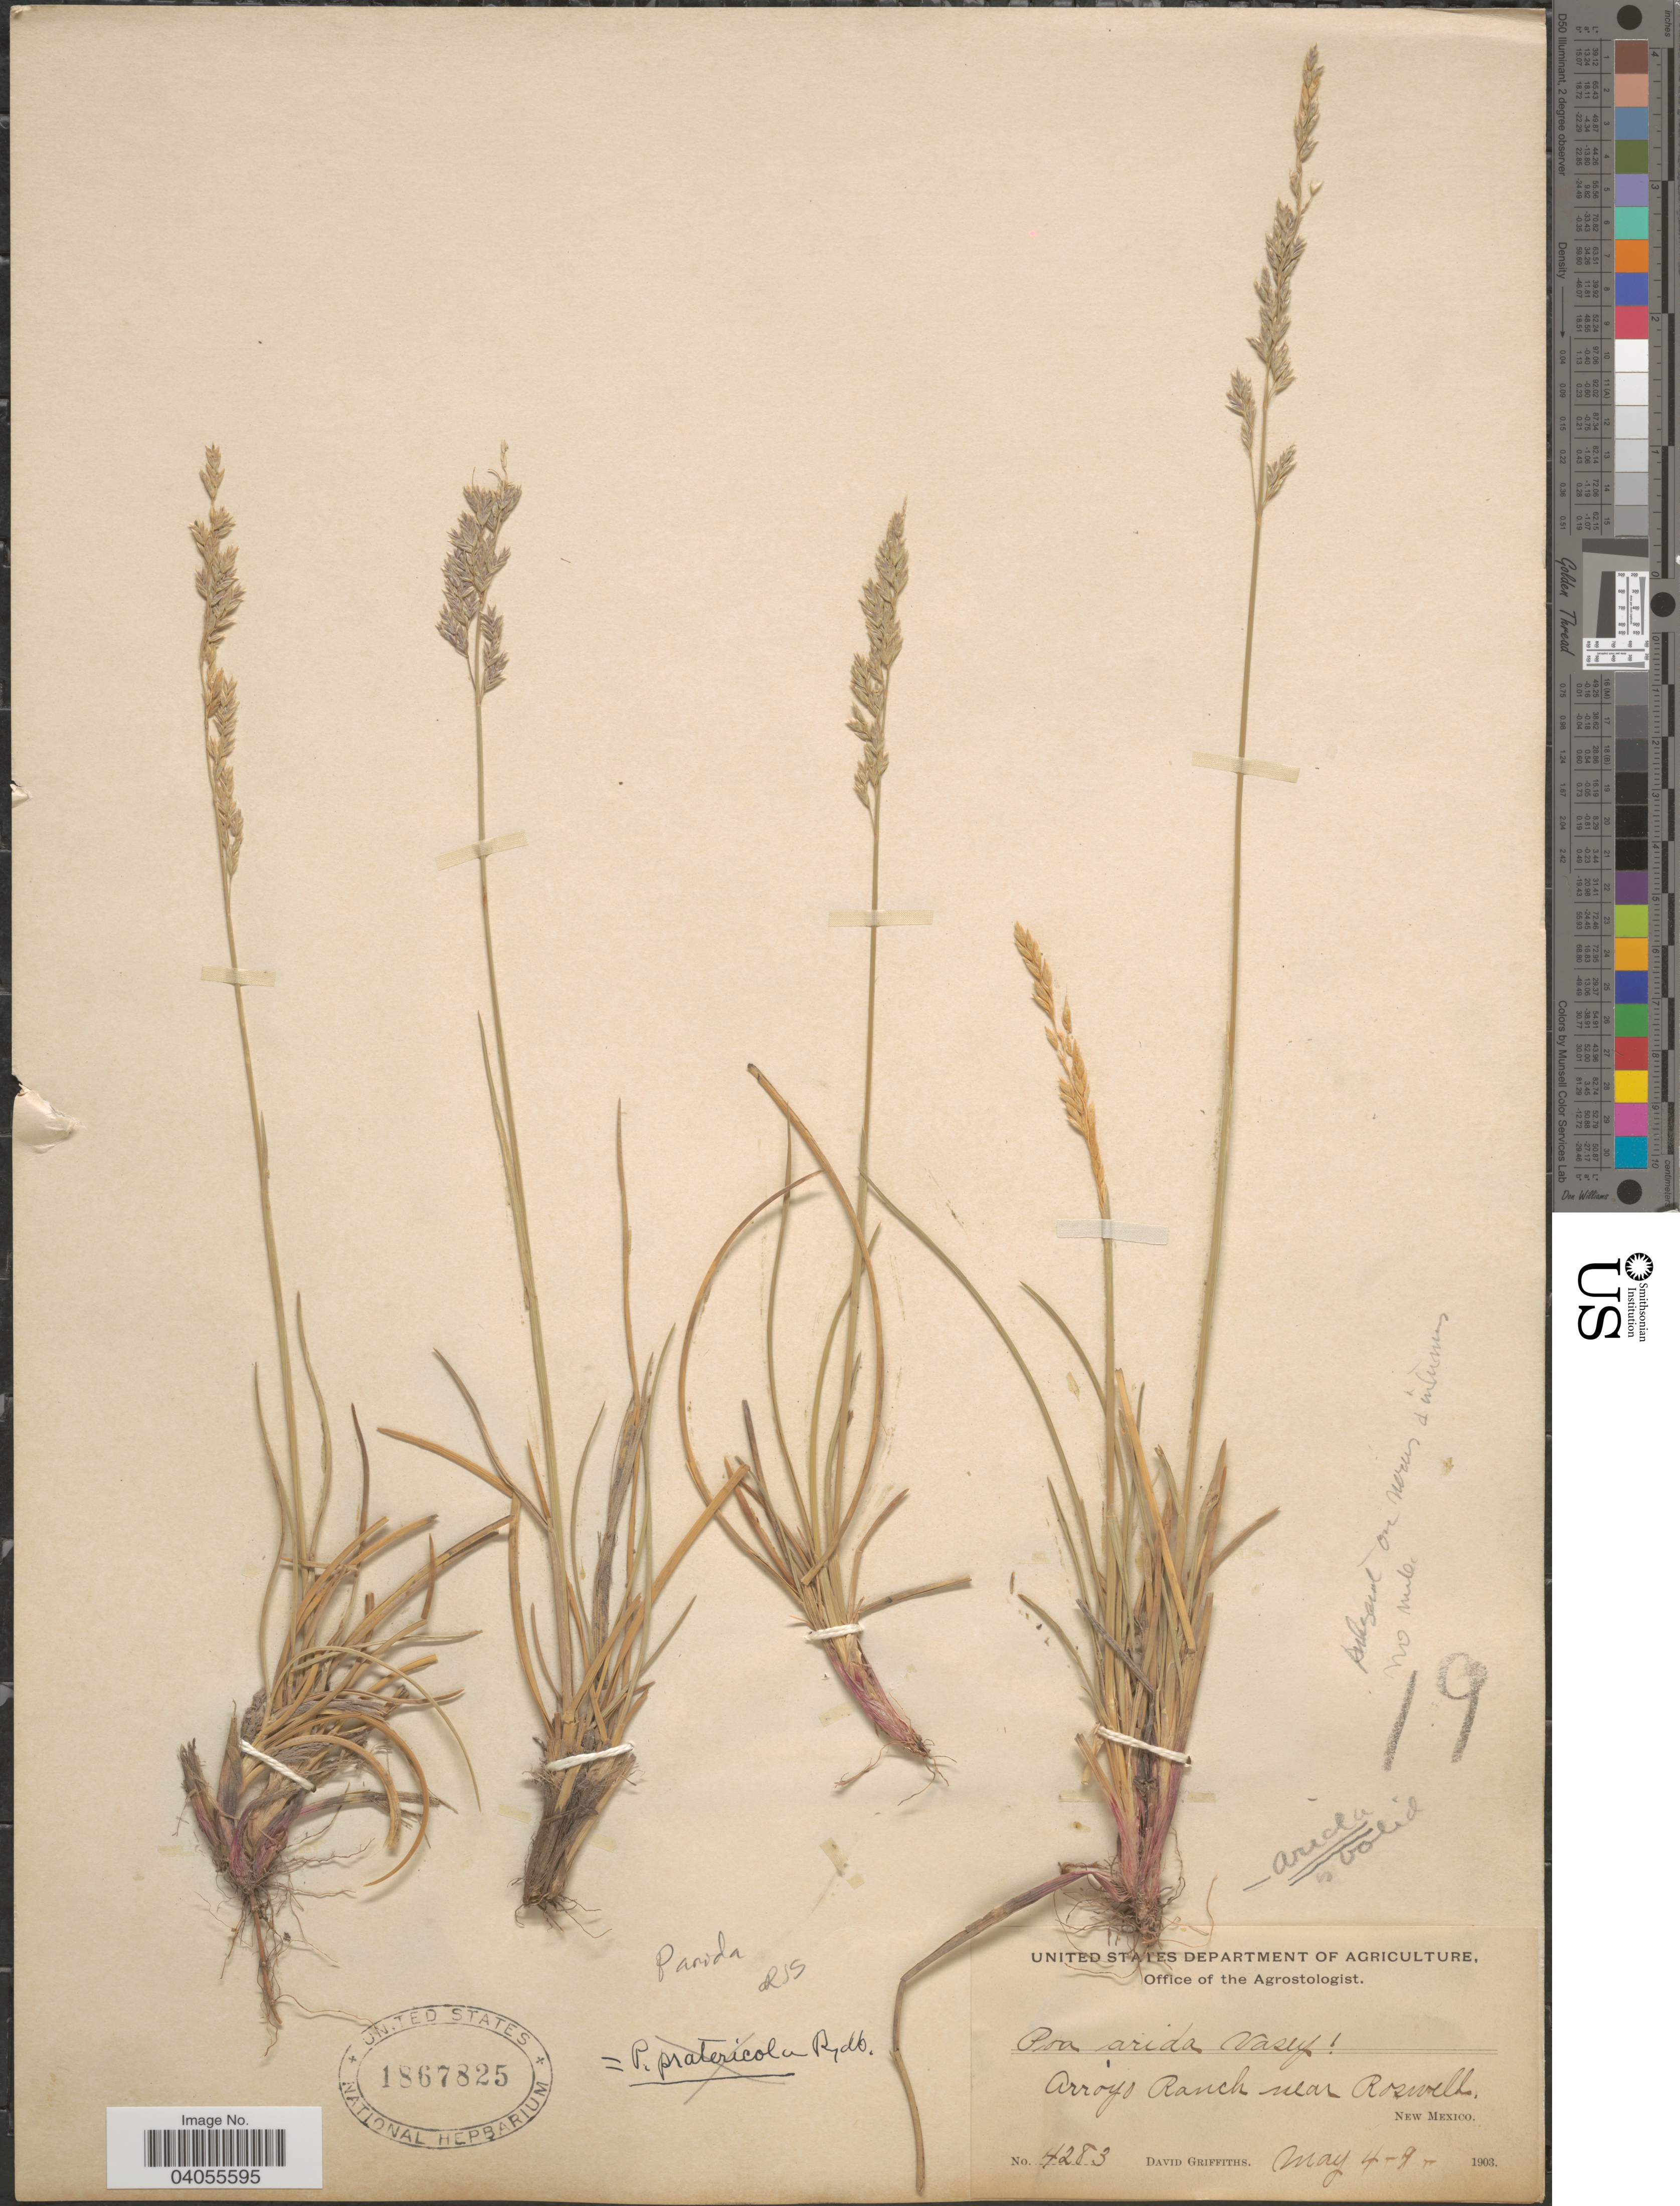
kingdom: Plantae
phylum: Tracheophyta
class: Liliopsida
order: Poales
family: Poaceae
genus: Poa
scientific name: Poa arida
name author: Vasey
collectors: D. Griffiths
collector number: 4283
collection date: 1903-05-04/1903-05-09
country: United States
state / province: New Mexico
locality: Arroyo Ranch near Roswell.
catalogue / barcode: US 1867825